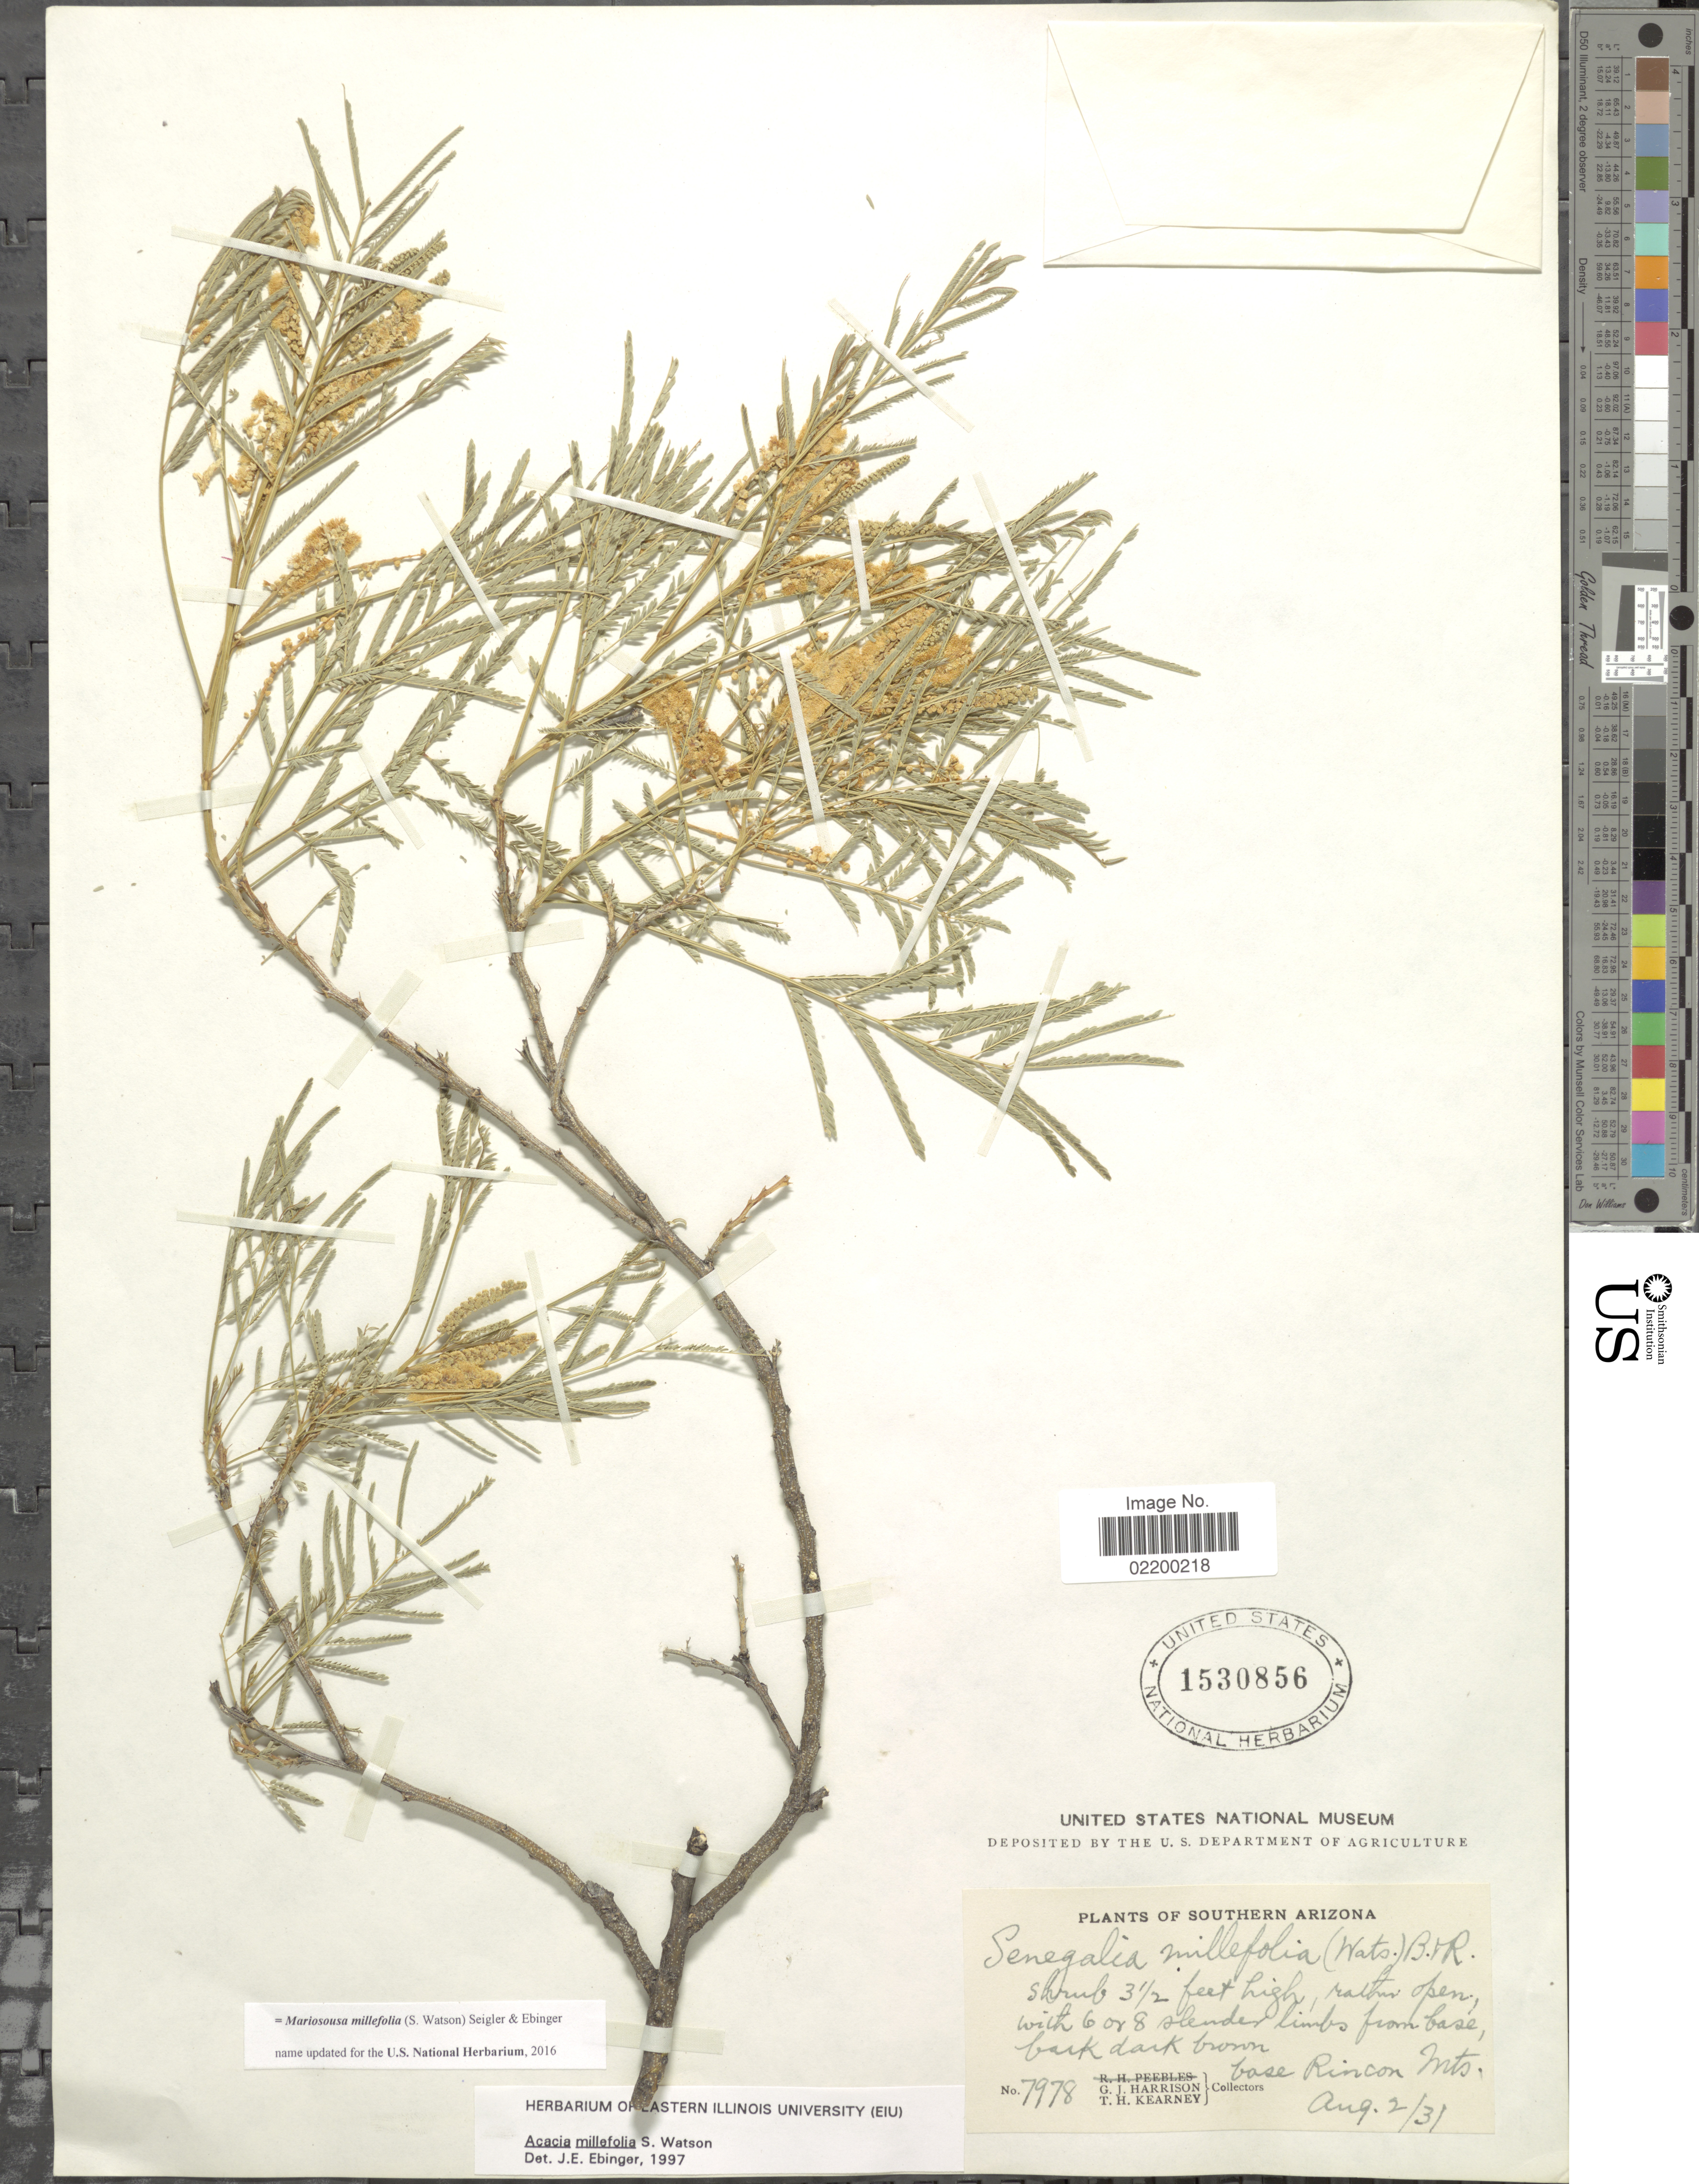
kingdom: Plantae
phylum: Tracheophyta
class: Magnoliopsida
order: Fabales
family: Fabaceae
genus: Mariosousa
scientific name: Mariosousa millefolia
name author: (S. Watson) Seigler & Ebinger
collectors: G. J. Harrison & T. H. Kearney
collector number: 7978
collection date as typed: Transcribed d/m/y: 2/8/31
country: United States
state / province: Arizona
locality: Southern Arizona, Base Rincon Mts.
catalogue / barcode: US 1530856